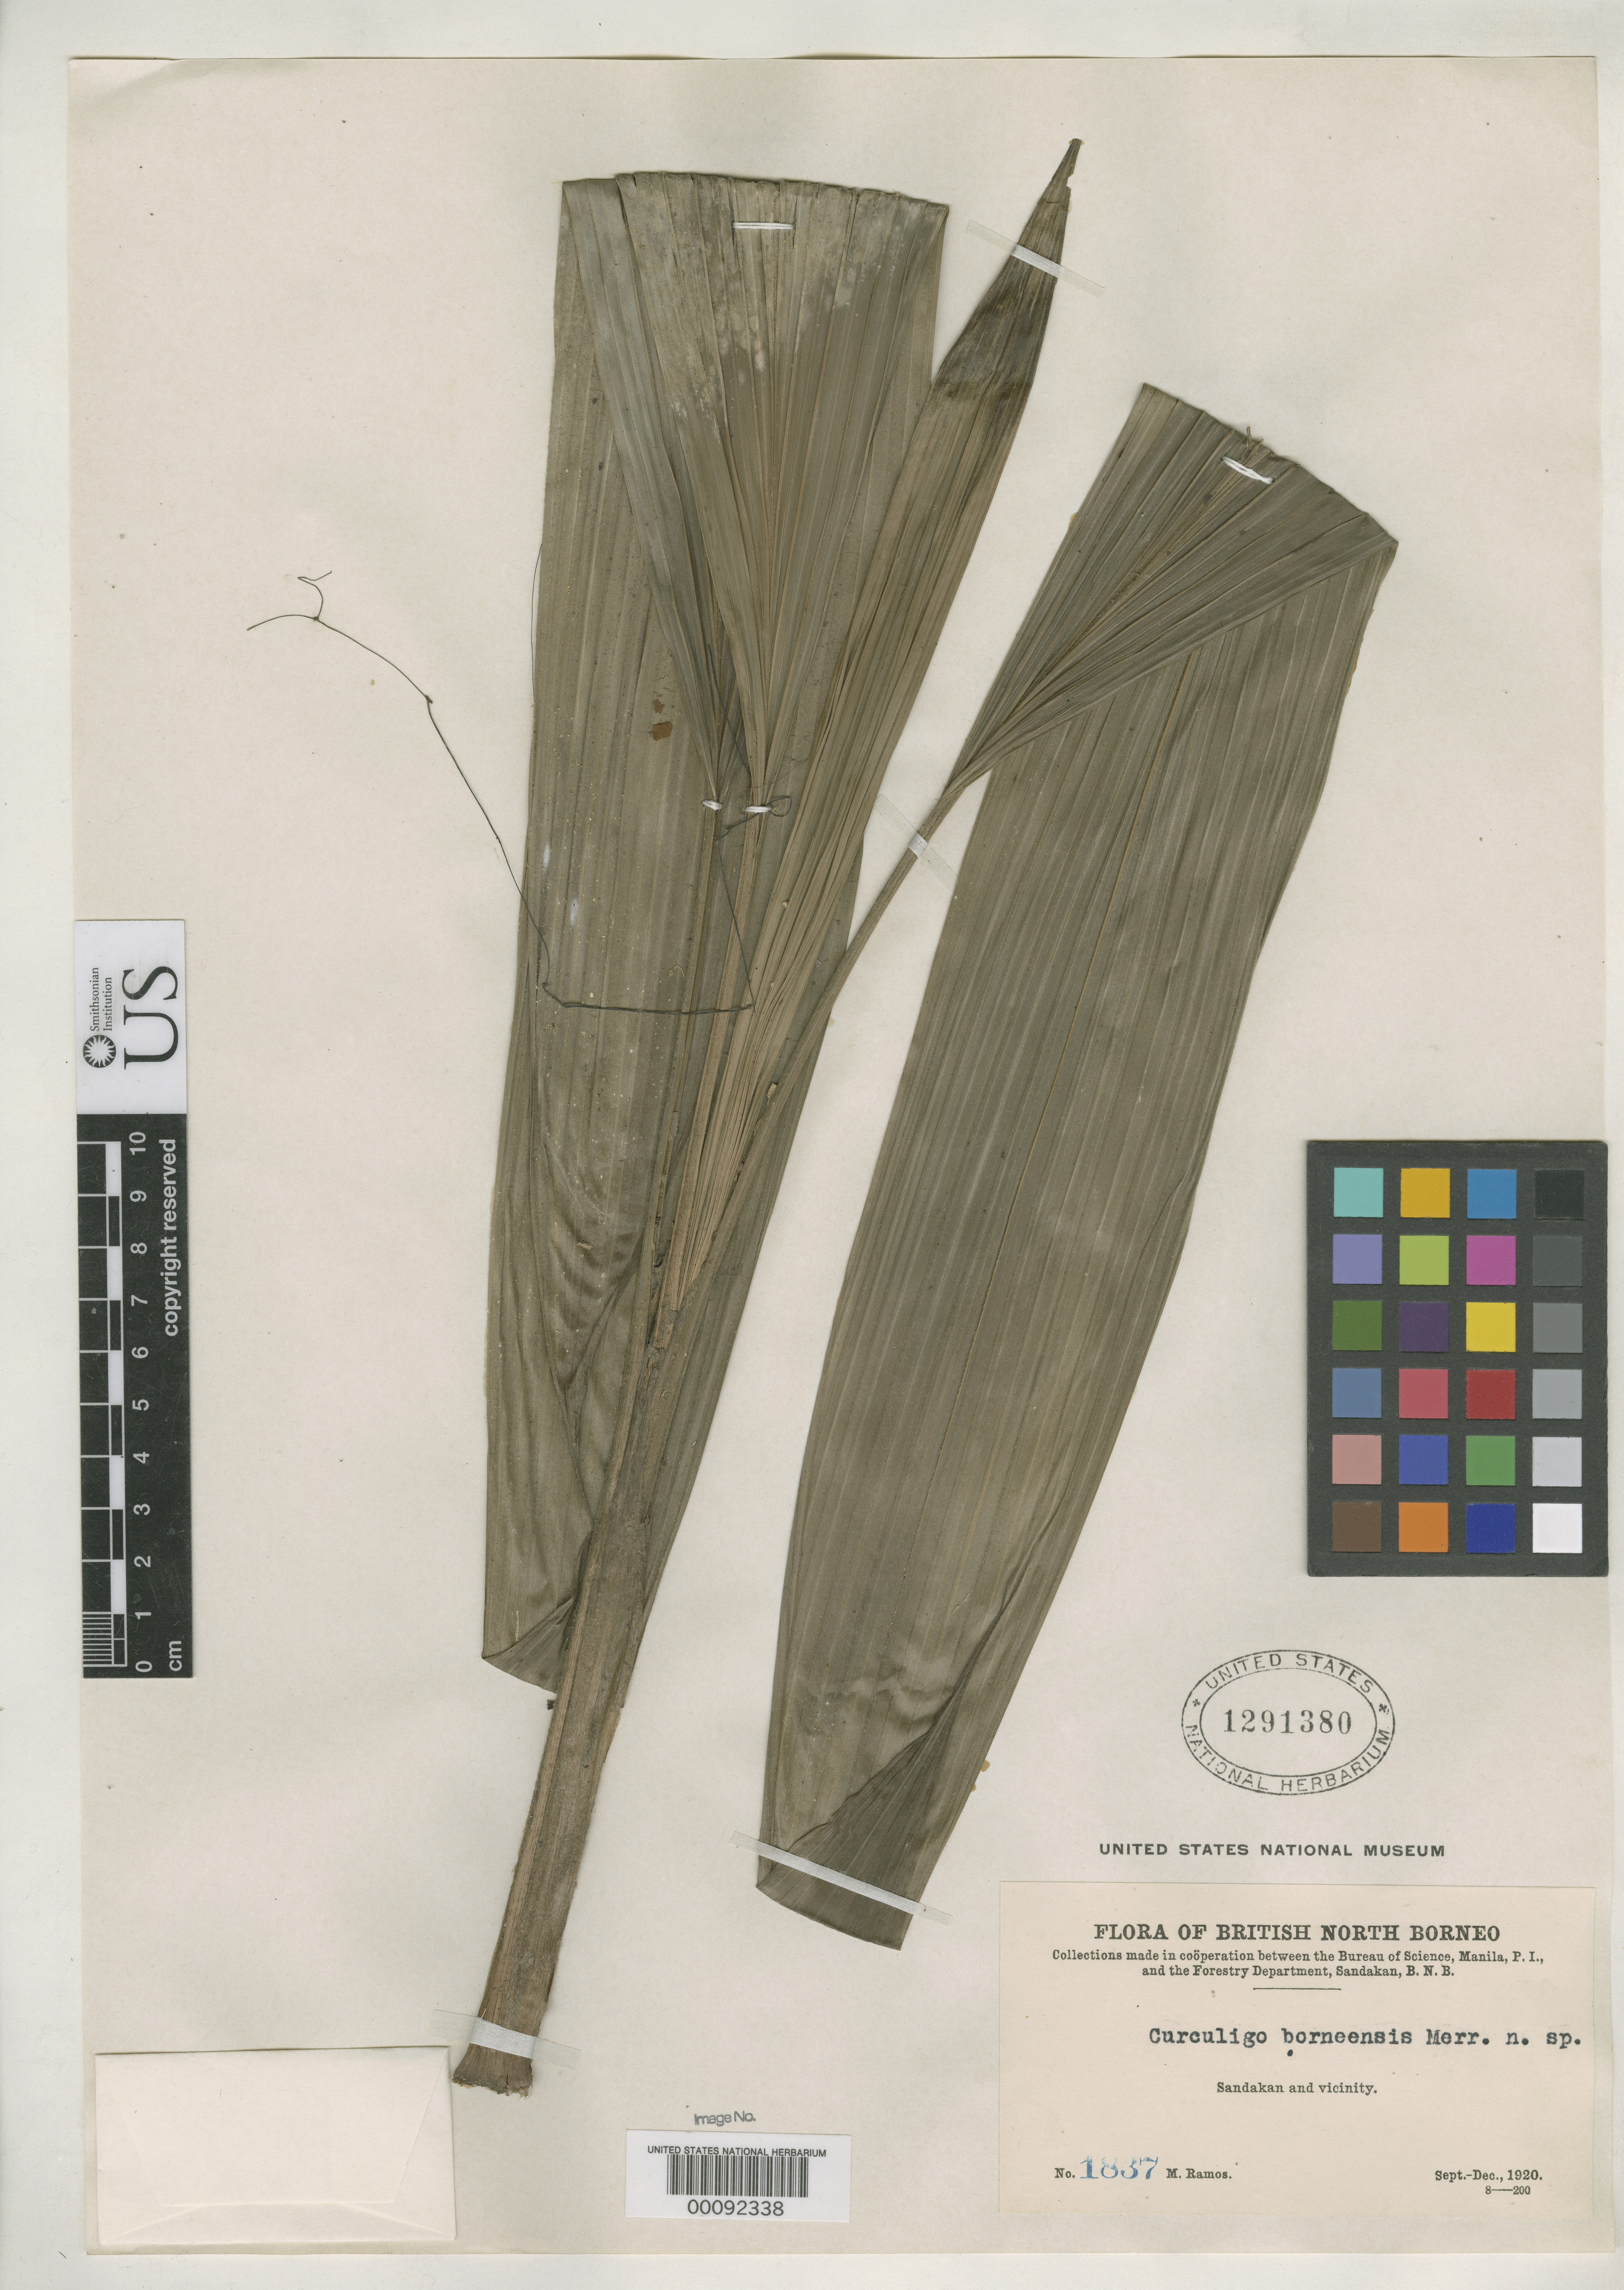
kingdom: Plantae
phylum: Tracheophyta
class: Liliopsida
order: Asparagales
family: Hypoxidaceae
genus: Curculigo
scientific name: Curculigo borneensis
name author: Merr.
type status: Isotype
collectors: M. Ramos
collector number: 1837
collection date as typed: Sep 1920 to -- Dec 1920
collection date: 1920-09/1920-12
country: Malaysia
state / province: Sabah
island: Borneo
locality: Sandakan & vicinity.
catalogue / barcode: US 1291380